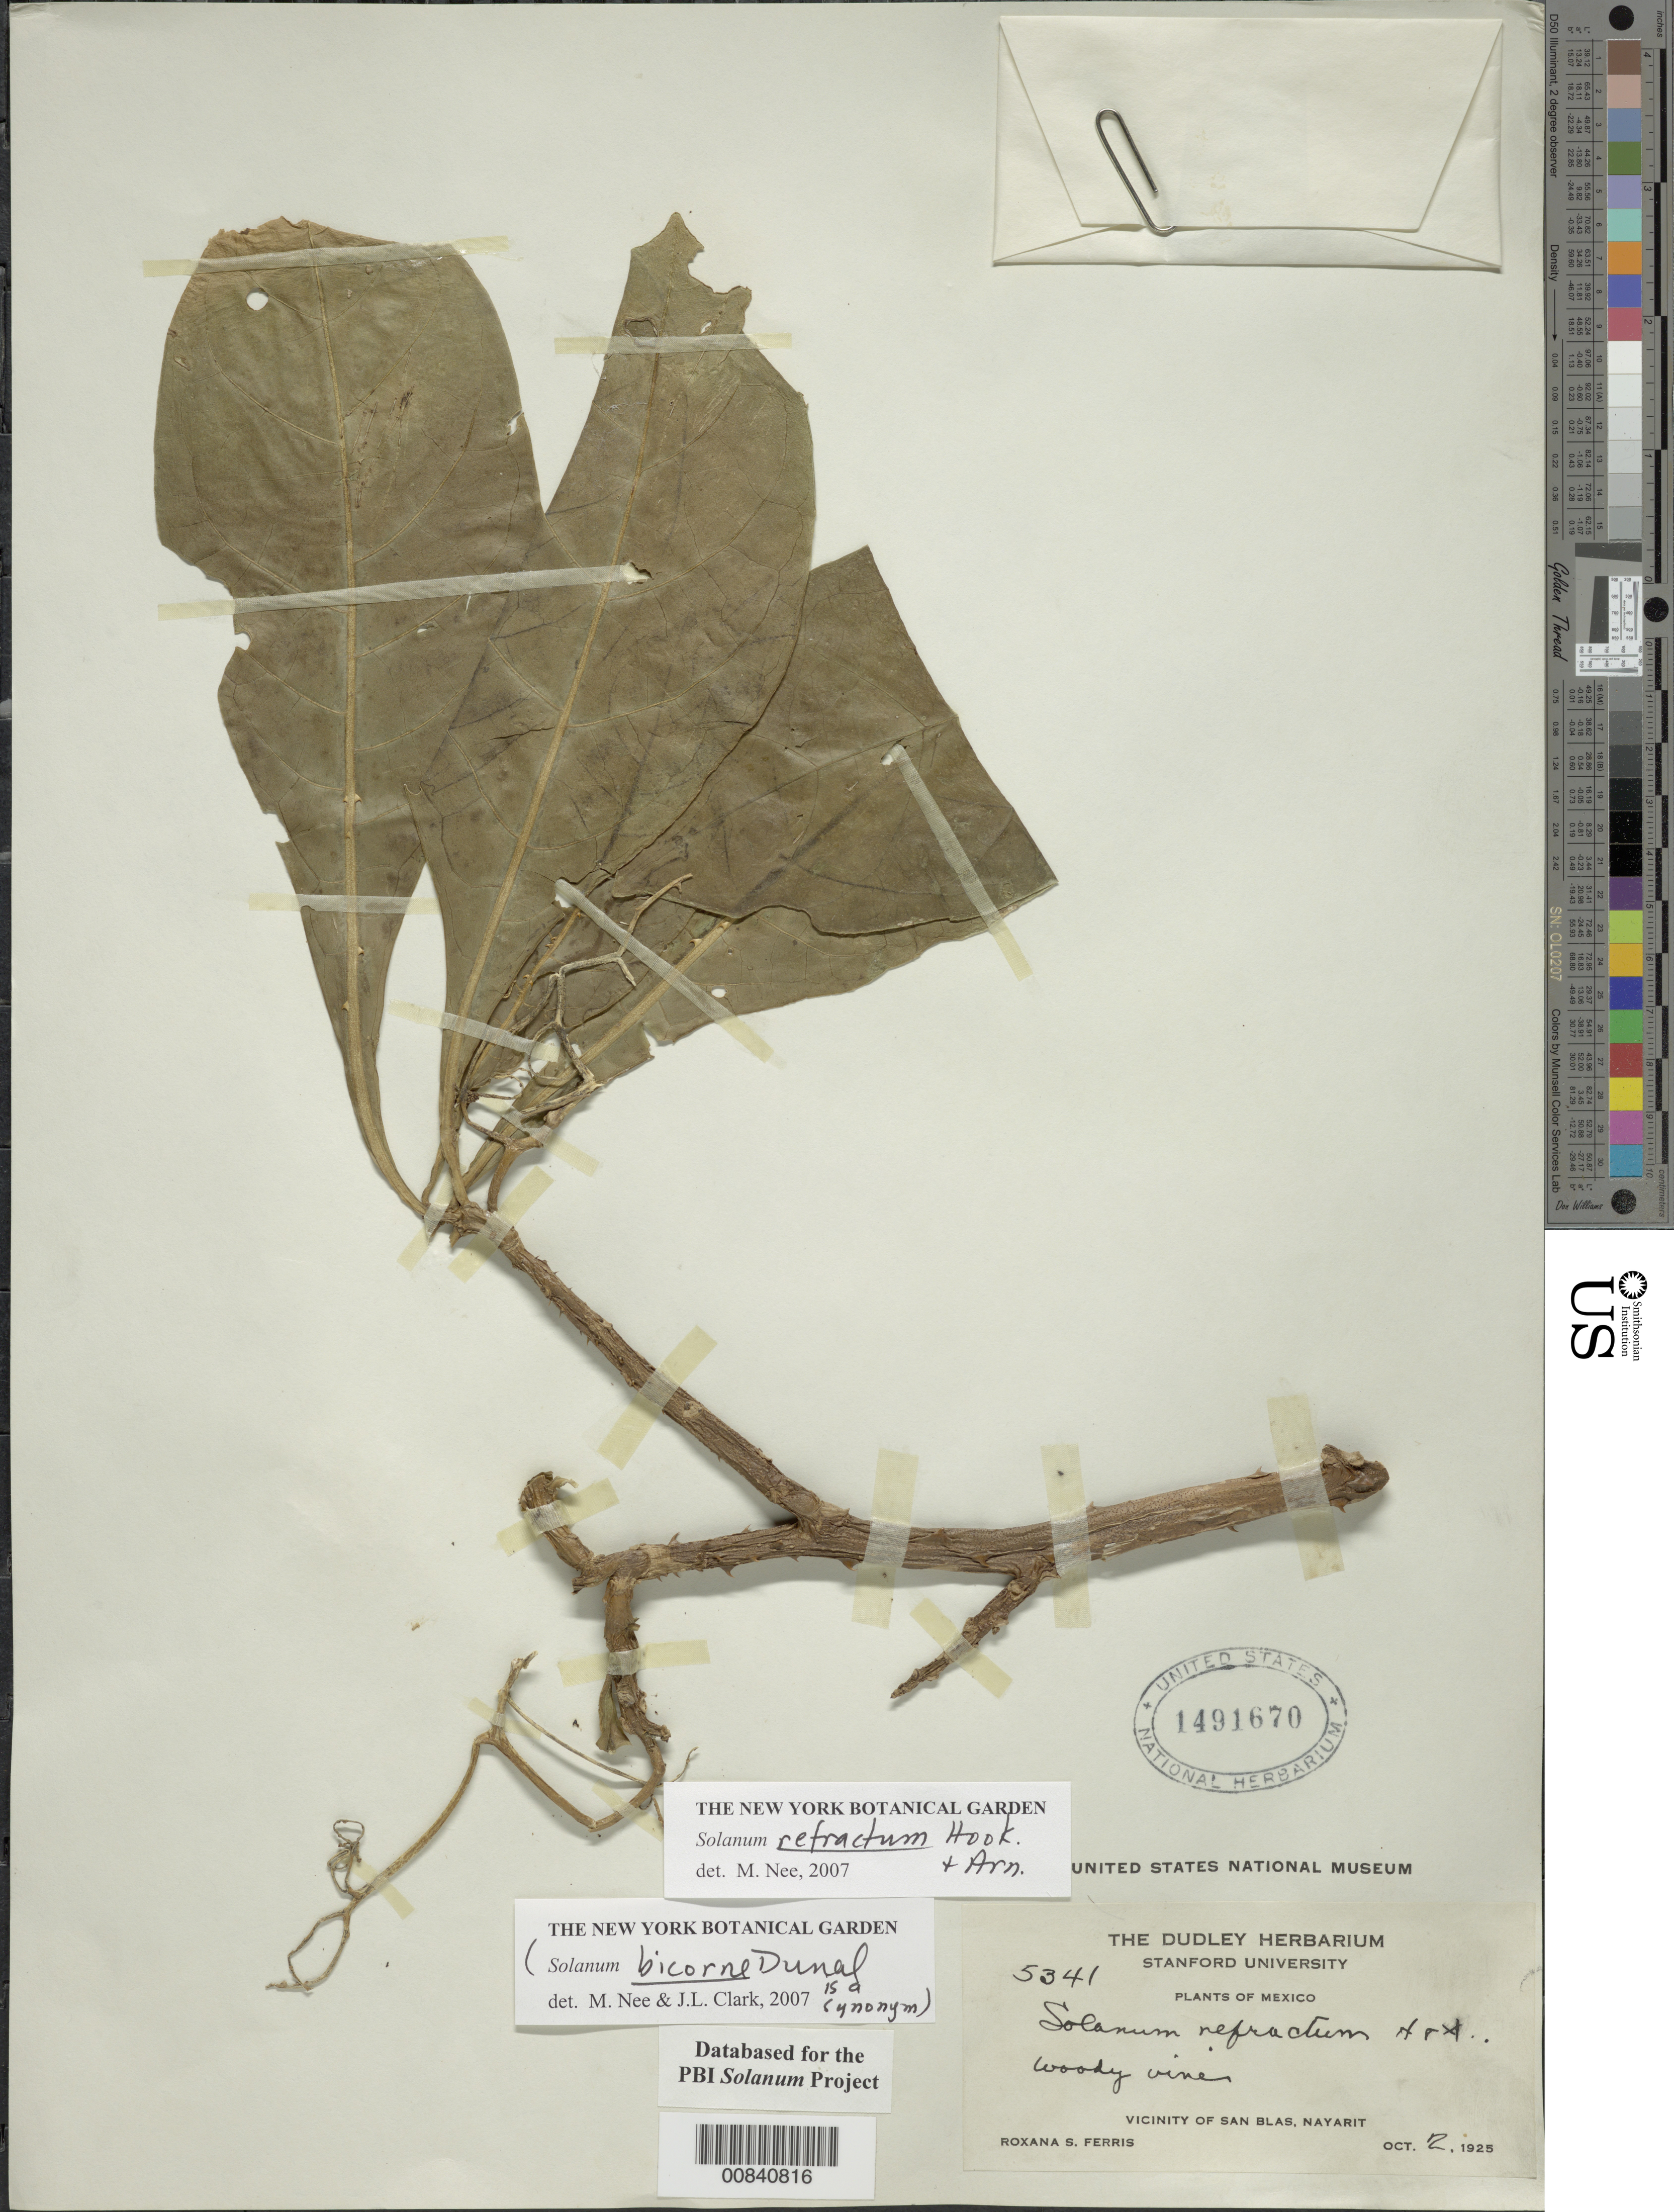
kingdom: Plantae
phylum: Tracheophyta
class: Magnoliopsida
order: Solanales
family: Solanaceae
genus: Solanum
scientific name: Solanum bicorne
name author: Dunal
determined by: Nee, M. H.; Clark, J. L.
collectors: R. S. Ferris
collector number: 5341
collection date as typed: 2 Oct 1925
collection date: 1925-10-02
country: Mexico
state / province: Nayarit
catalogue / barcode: US 1491670